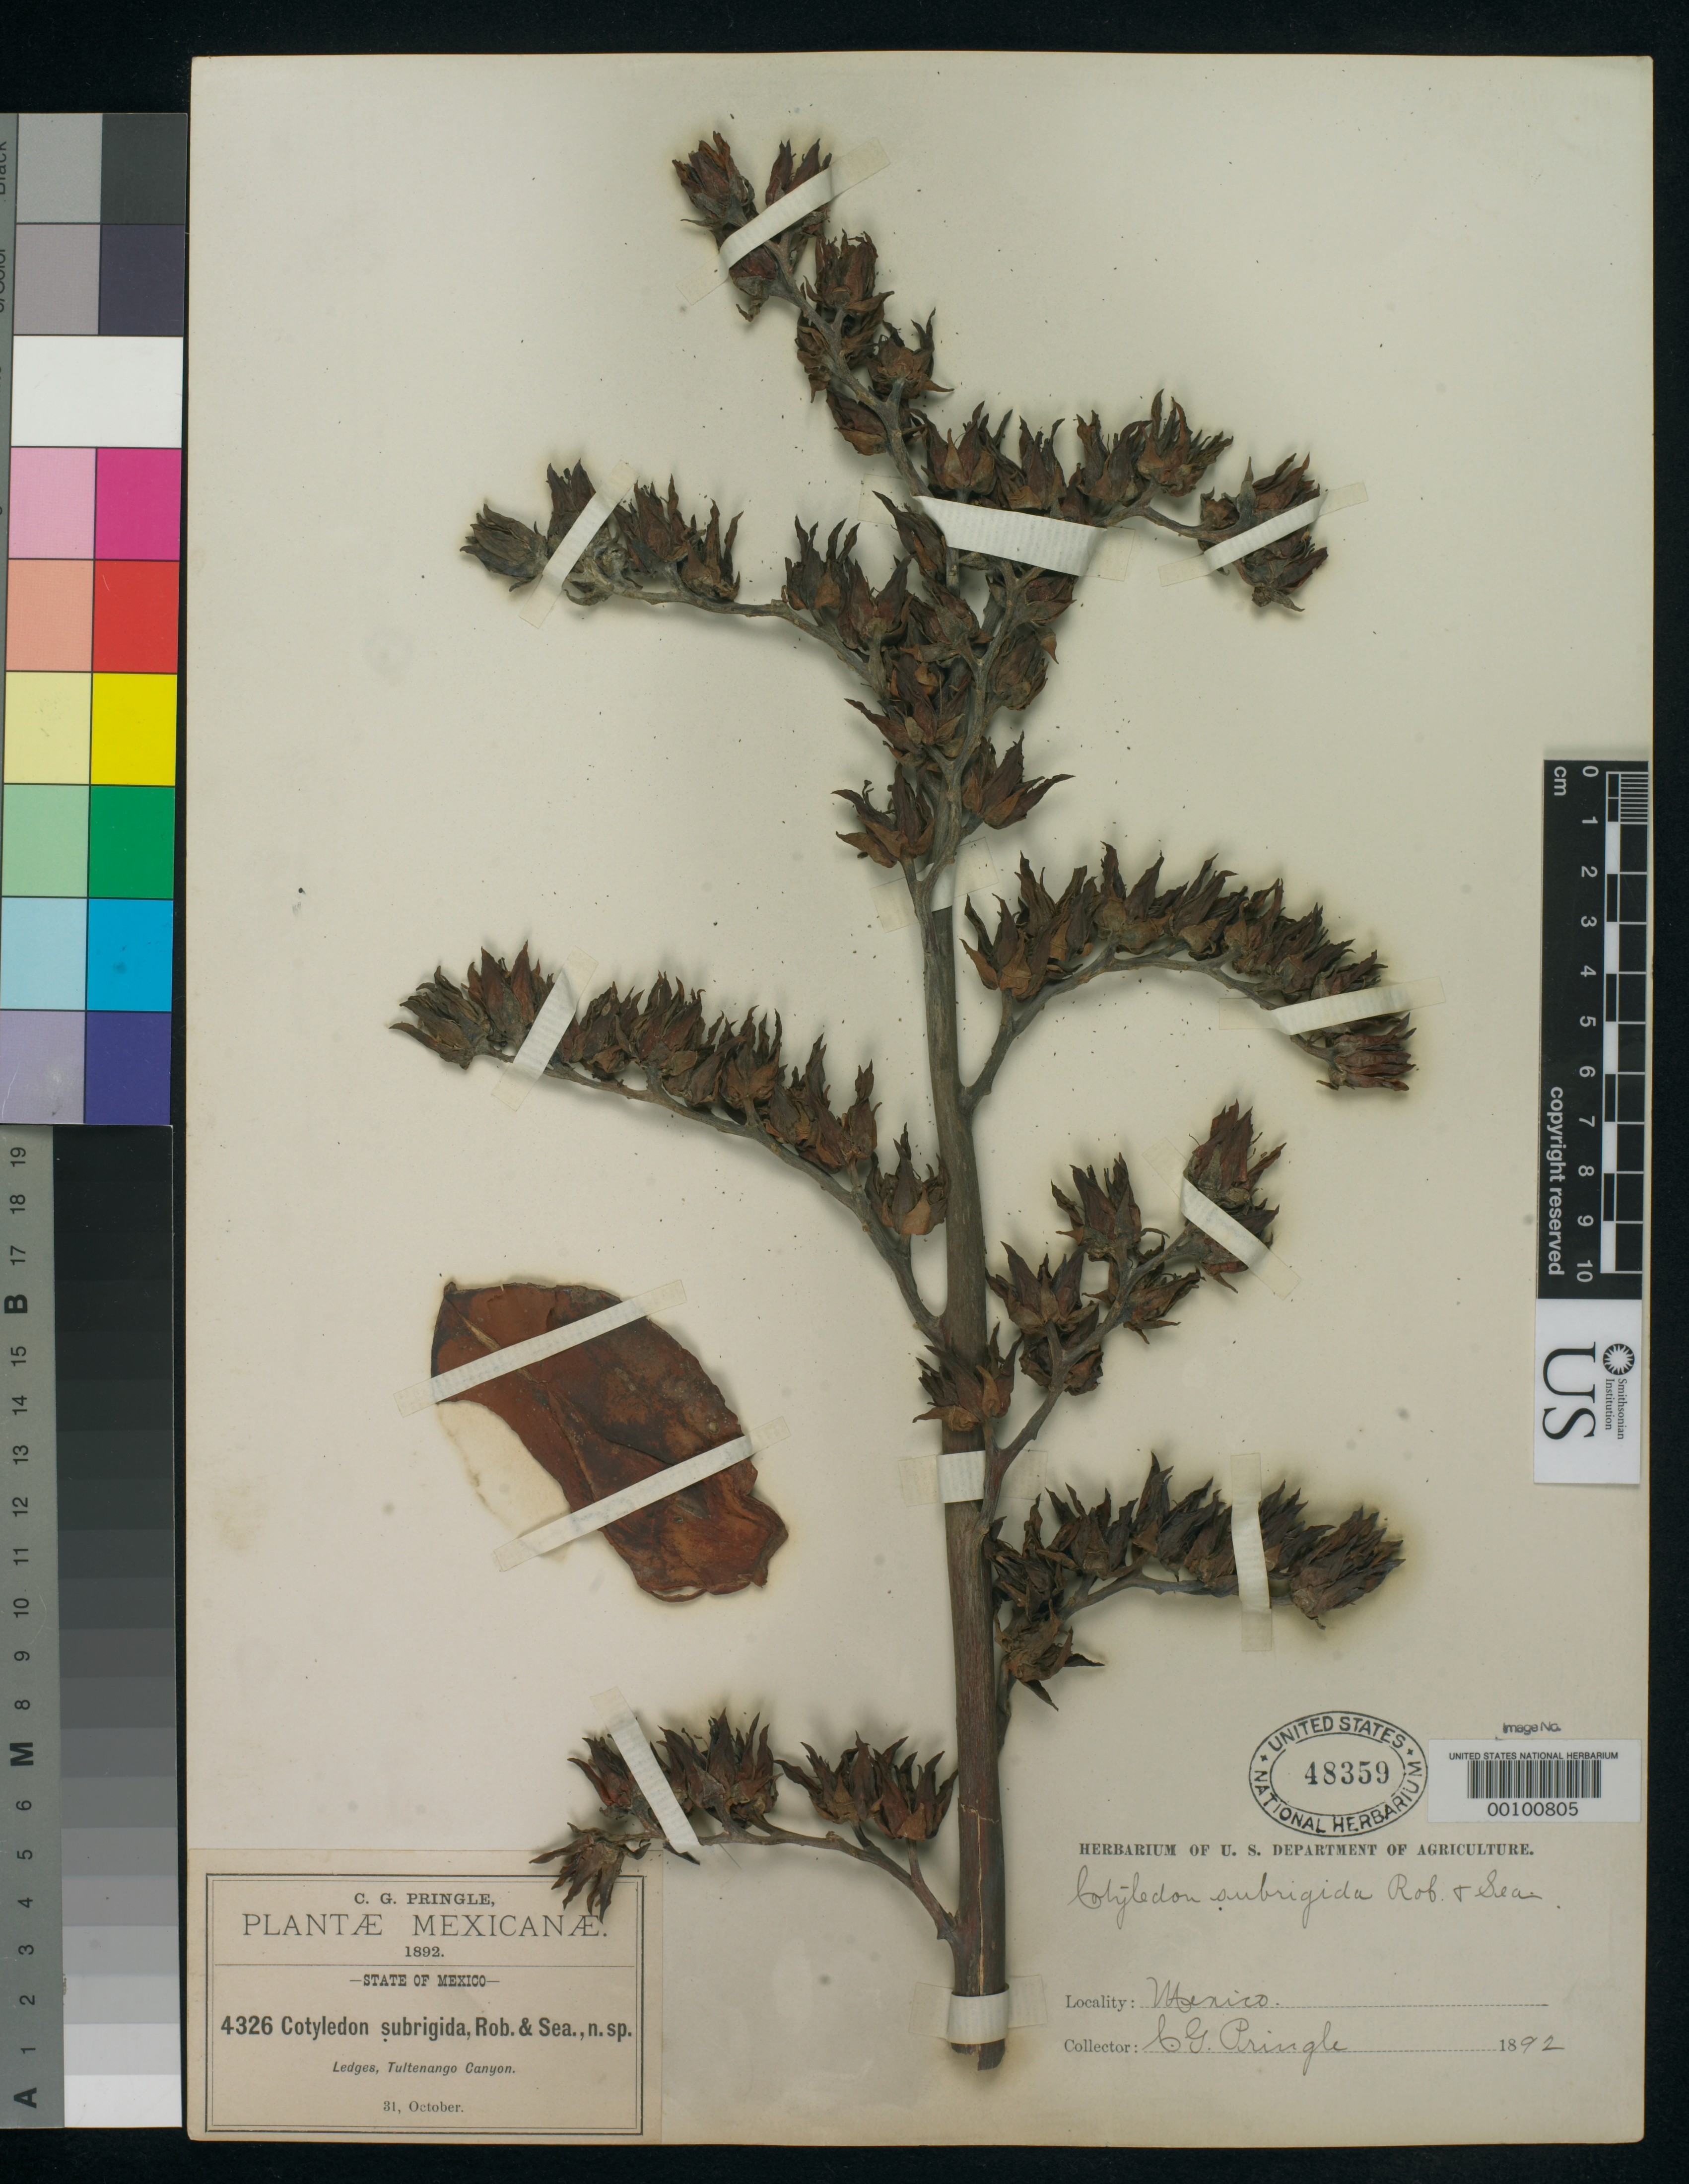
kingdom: Plantae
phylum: Tracheophyta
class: Magnoliopsida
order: Saxifragales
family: Crassulaceae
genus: Cotyledon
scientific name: Cotyledon subrigida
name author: B.L. Rob. & Seaton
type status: Isotype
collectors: C. G. Pringle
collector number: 4326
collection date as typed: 31 Oct 1892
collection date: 1892-10-31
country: Mexico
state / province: México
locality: Tultenango Canyon.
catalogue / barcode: US 48359